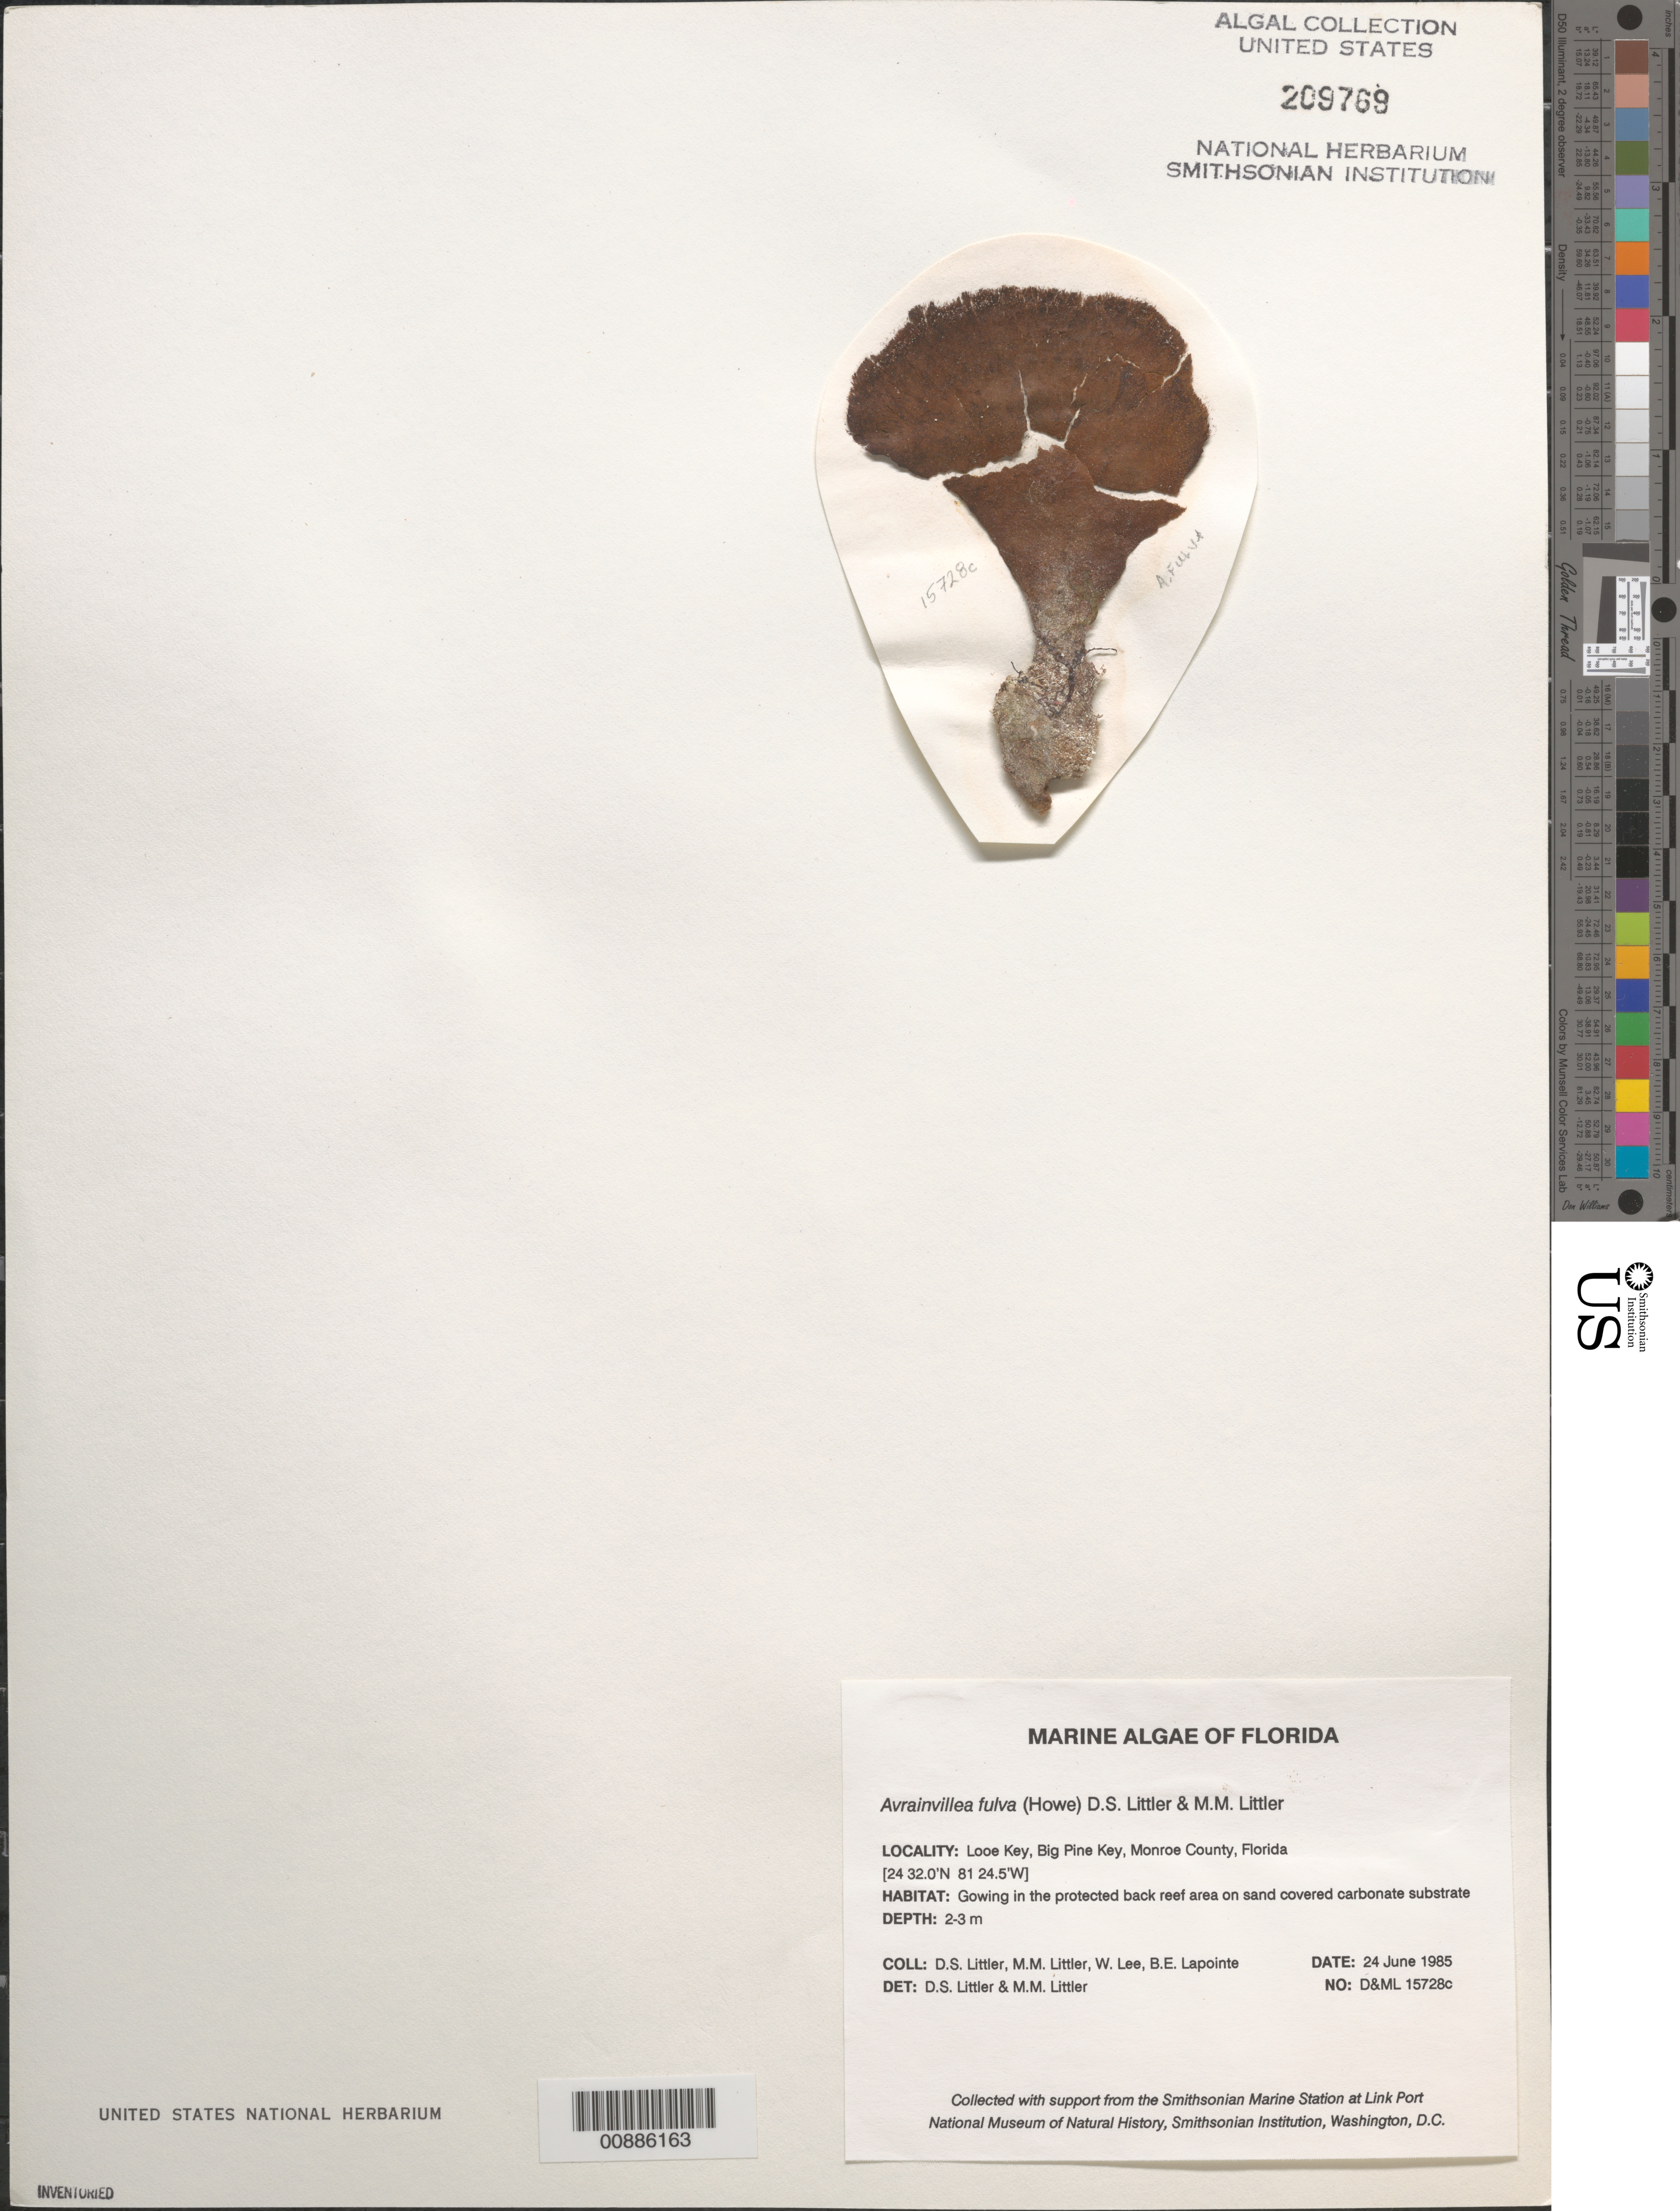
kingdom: Plantae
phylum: Chlorophyta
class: Ulvophyceae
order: Bryopsidales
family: Dichotomosiphonaceae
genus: Avrainvillea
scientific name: Avrainvillea fulva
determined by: Littler, D. S.; Littler, M. M.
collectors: D. S. Littler, M. M. Littler, W. Lee & B. Lapointe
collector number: D&ML 15728c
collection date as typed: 24 Jun 1985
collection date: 1985-06-24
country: United States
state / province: Florida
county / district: Monroe County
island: Looe Key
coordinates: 24 32.0'N, 81 24.5'W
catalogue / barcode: US 209769